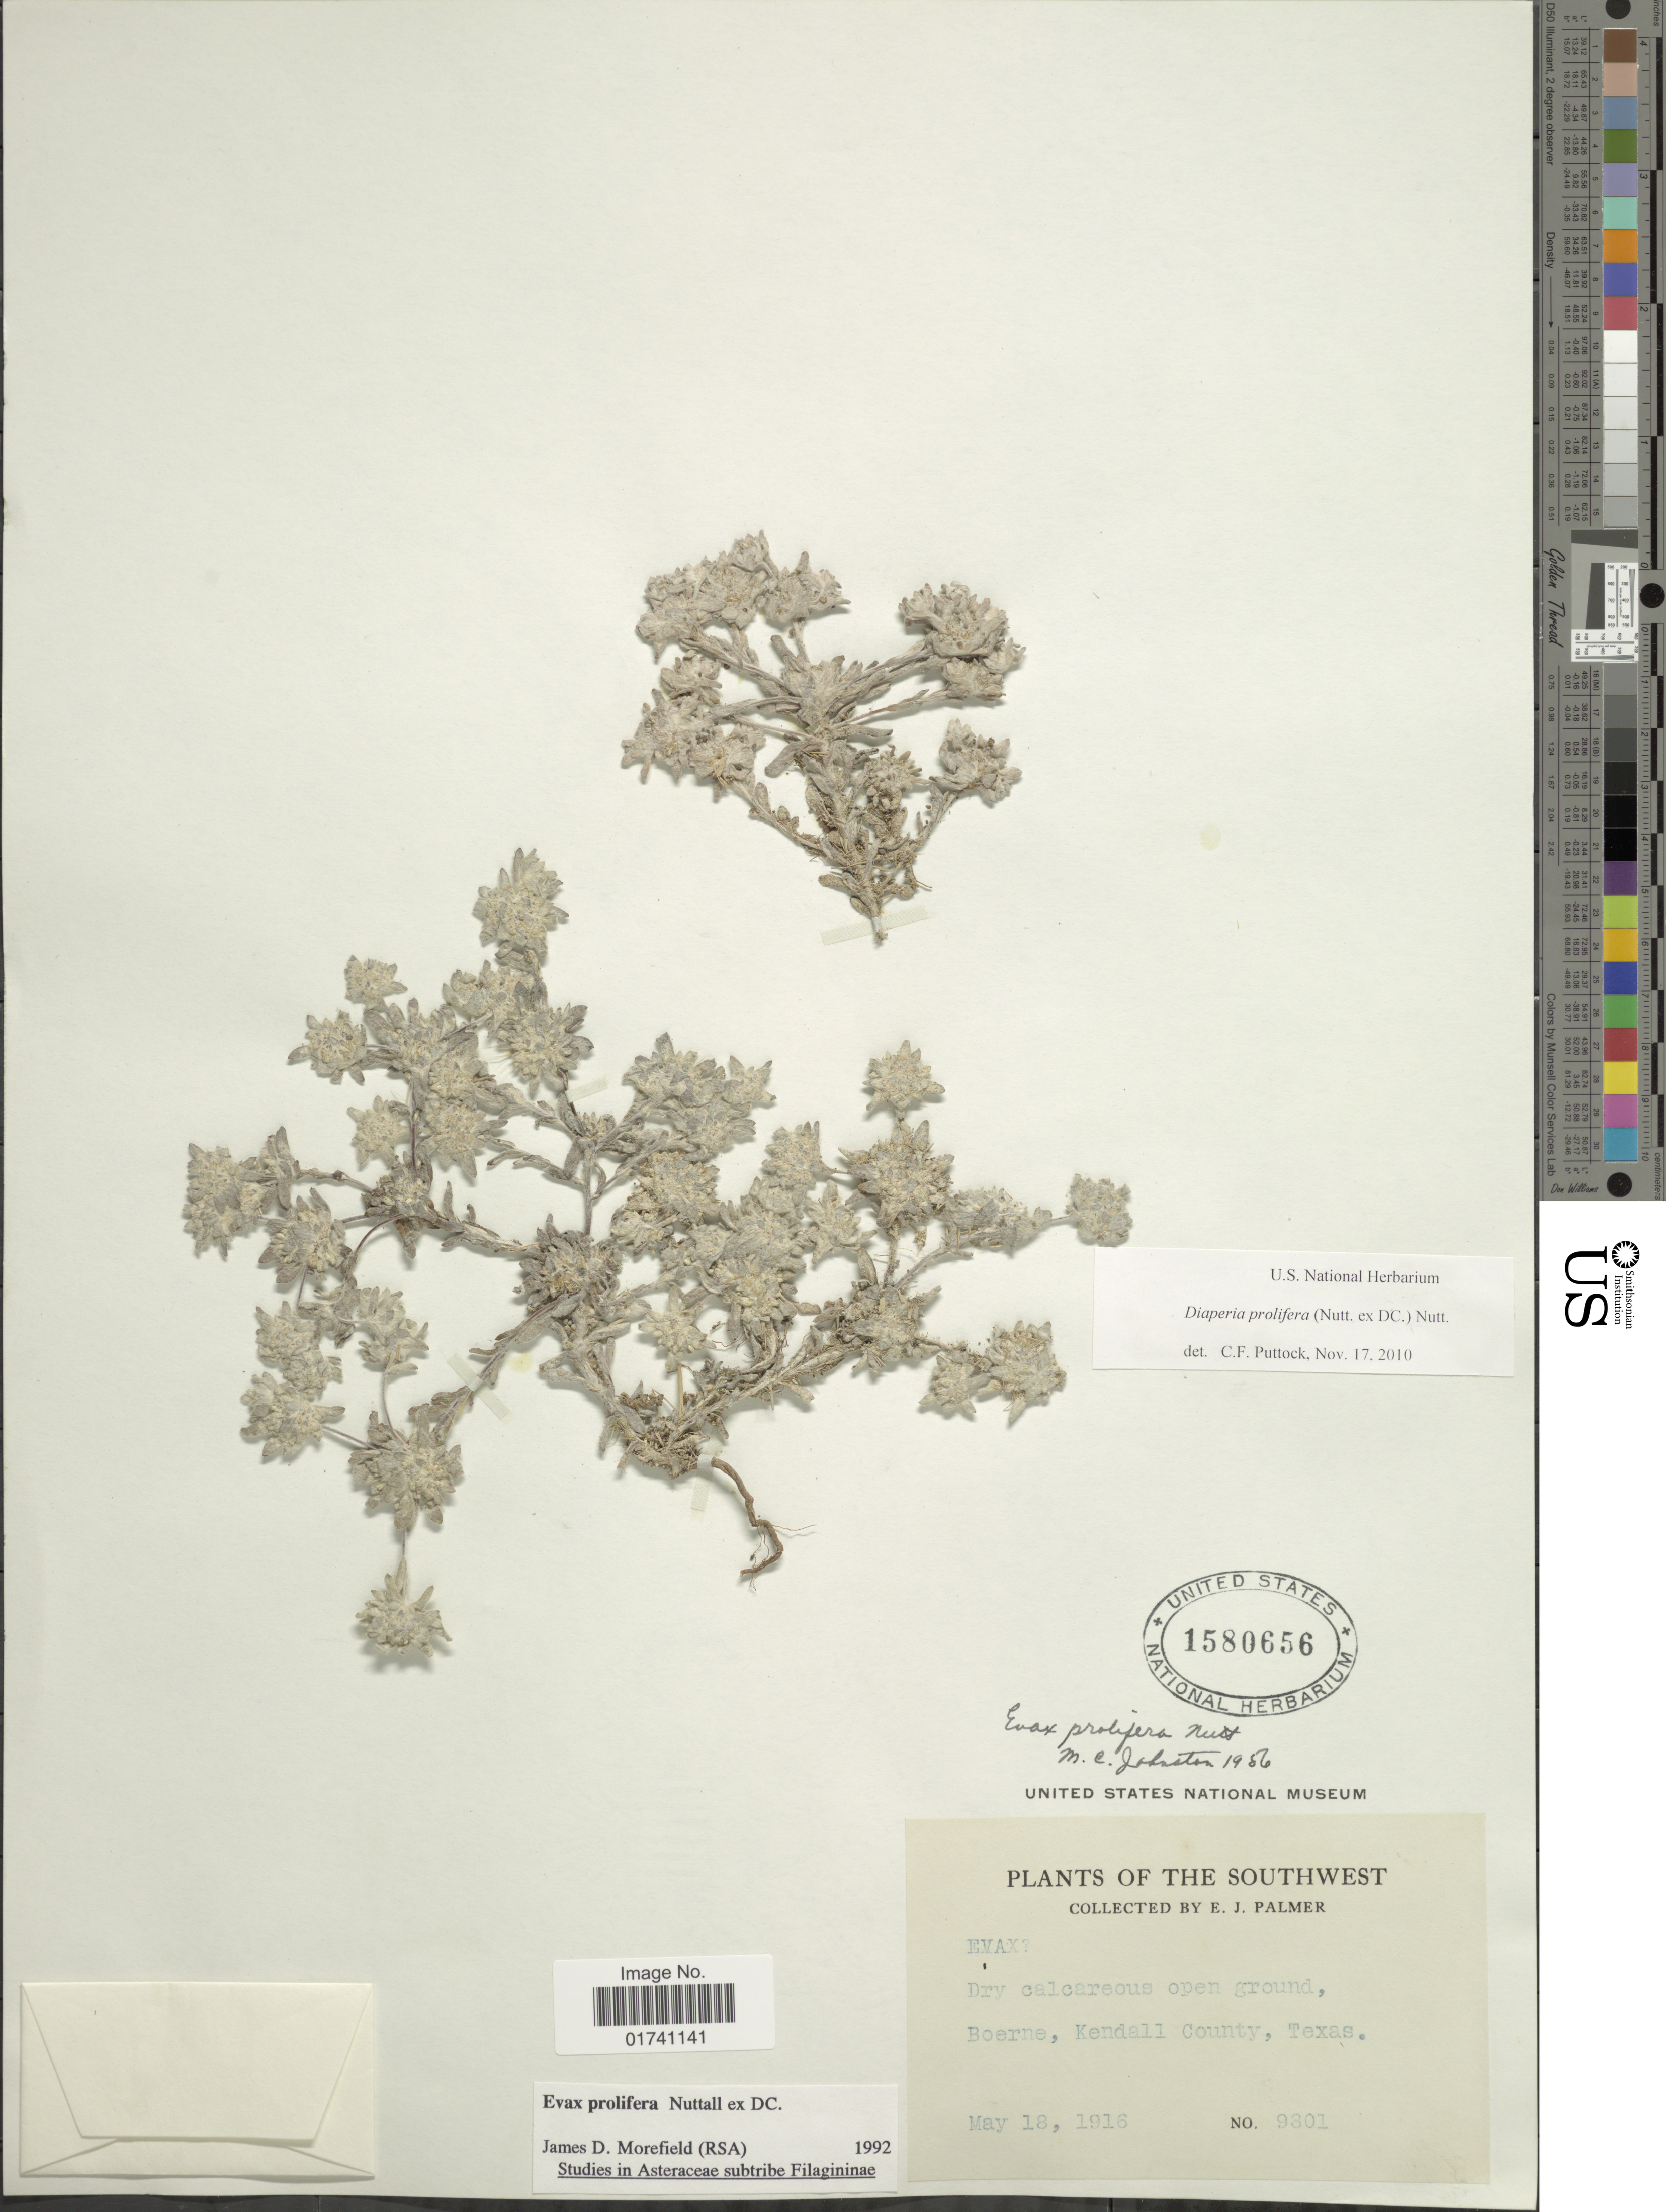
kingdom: Plantae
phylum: Tracheophyta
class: Magnoliopsida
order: Asterales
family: Asteraceae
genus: Diaperia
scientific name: Diaperia prolifera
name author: (Nutt. ex DC.) Morefield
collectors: E. J. Palmer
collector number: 9801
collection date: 1916-05-18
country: United States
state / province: Texas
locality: Boerne, Kendall County. Southwest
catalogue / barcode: US 1580656